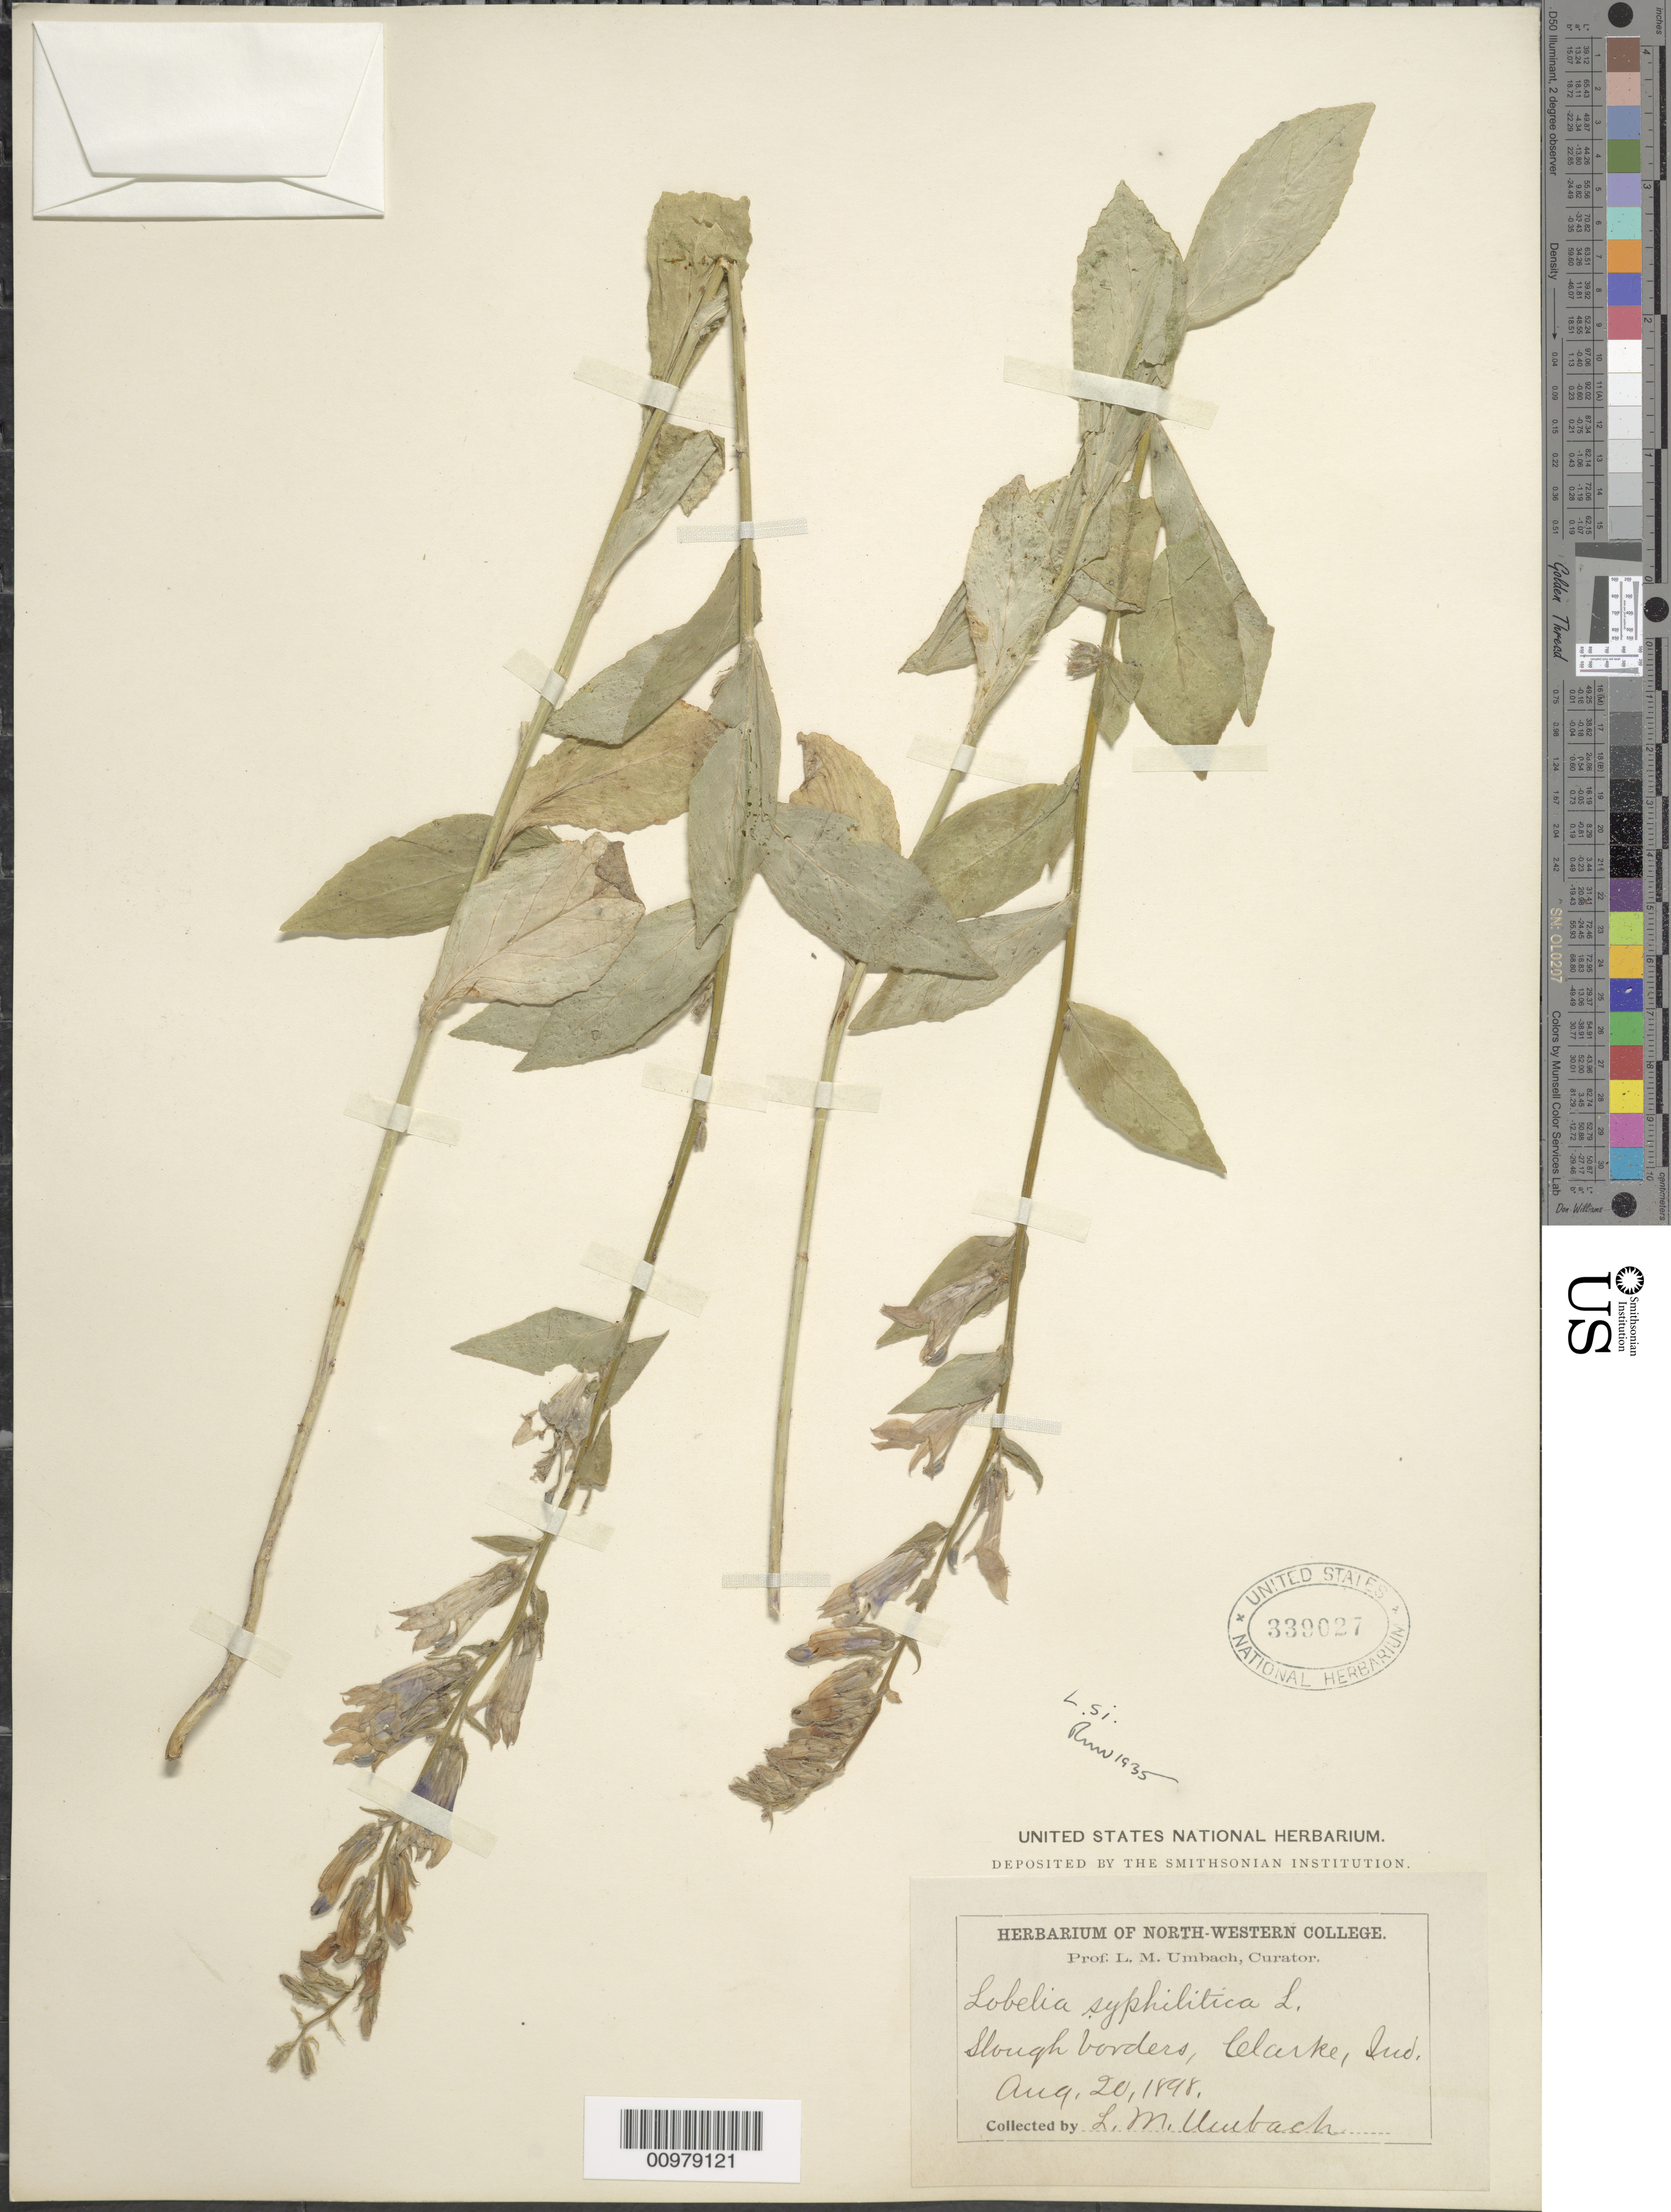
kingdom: Plantae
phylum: Tracheophyta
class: Magnoliopsida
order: Asterales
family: Campanulaceae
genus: Lobelia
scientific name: Lobelia siphilitica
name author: L.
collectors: L. M. Umbach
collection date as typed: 20 Aug 1898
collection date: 1898-08-20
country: United States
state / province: Indiana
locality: Clarke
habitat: slough borders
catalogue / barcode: US 339027